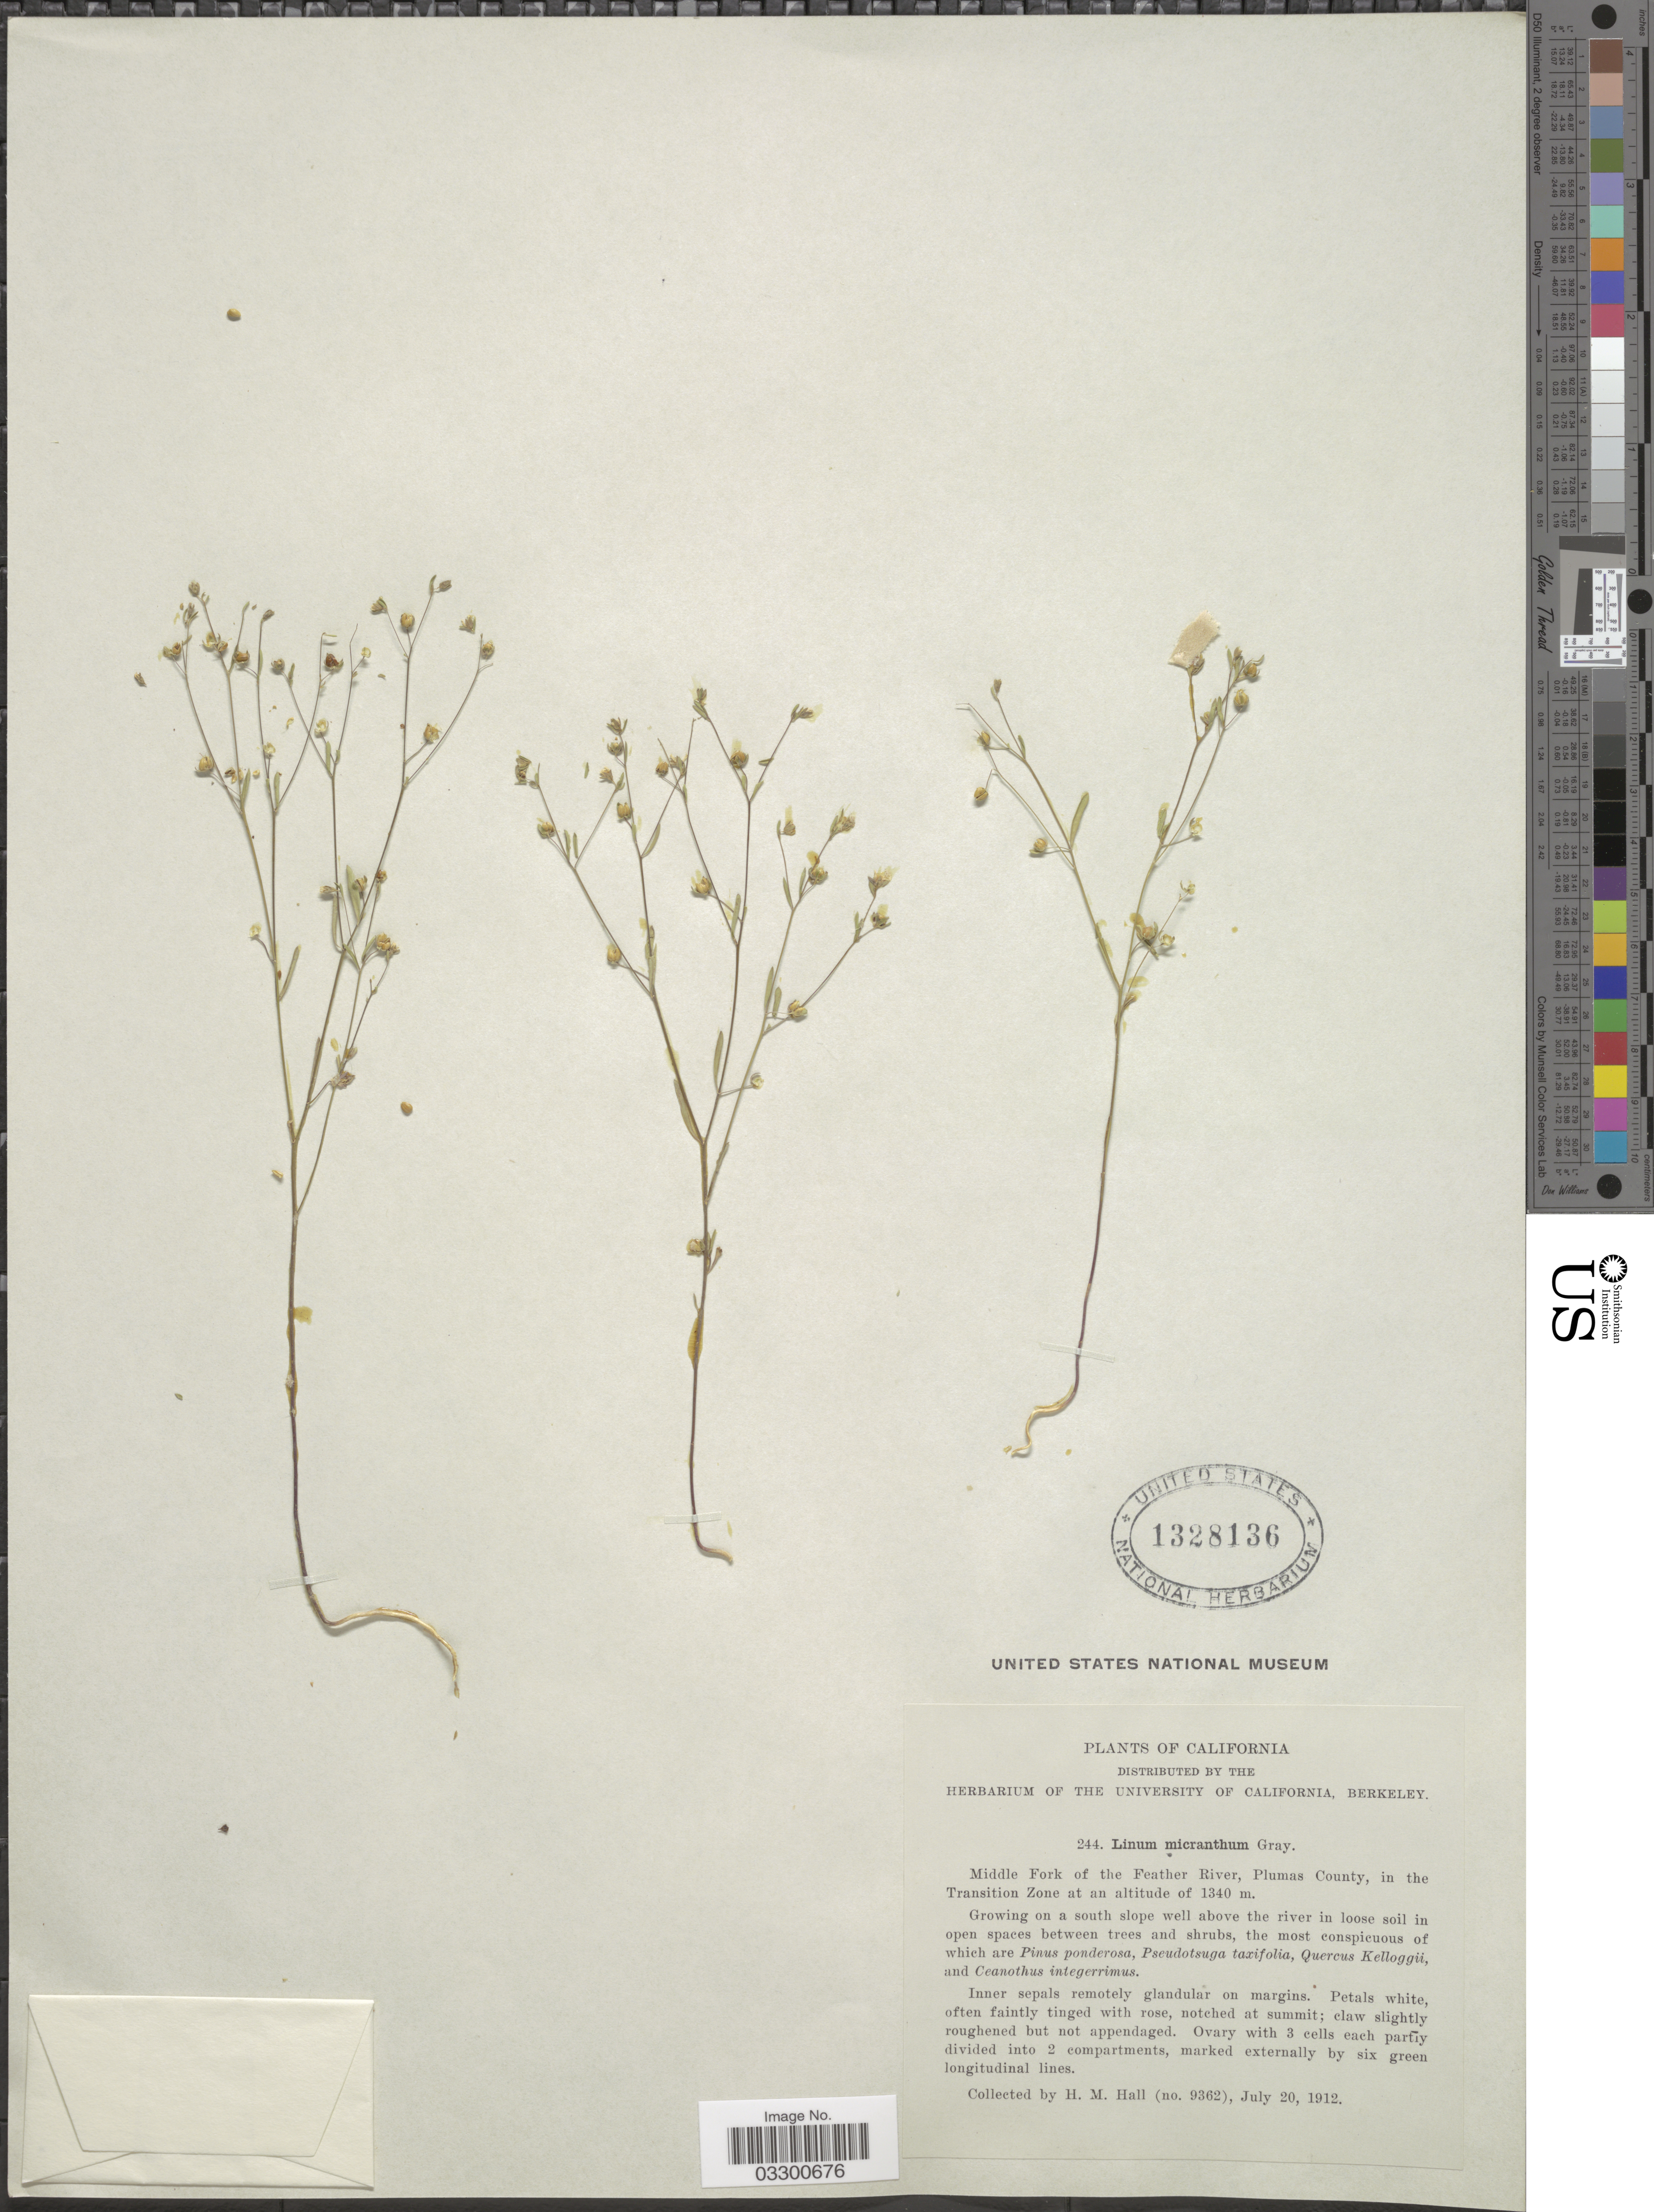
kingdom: Plantae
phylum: Tracheophyta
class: Magnoliopsida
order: Malpighiales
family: Linaceae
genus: Hesperolinon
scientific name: Hesperolinon micranthum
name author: (A. Gray) Small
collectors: H. M. Hall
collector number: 9362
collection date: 1912-07-20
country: United States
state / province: California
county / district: Plumas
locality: Middle Fork of the Feather River, Plumas County.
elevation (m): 1340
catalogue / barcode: US 1328136